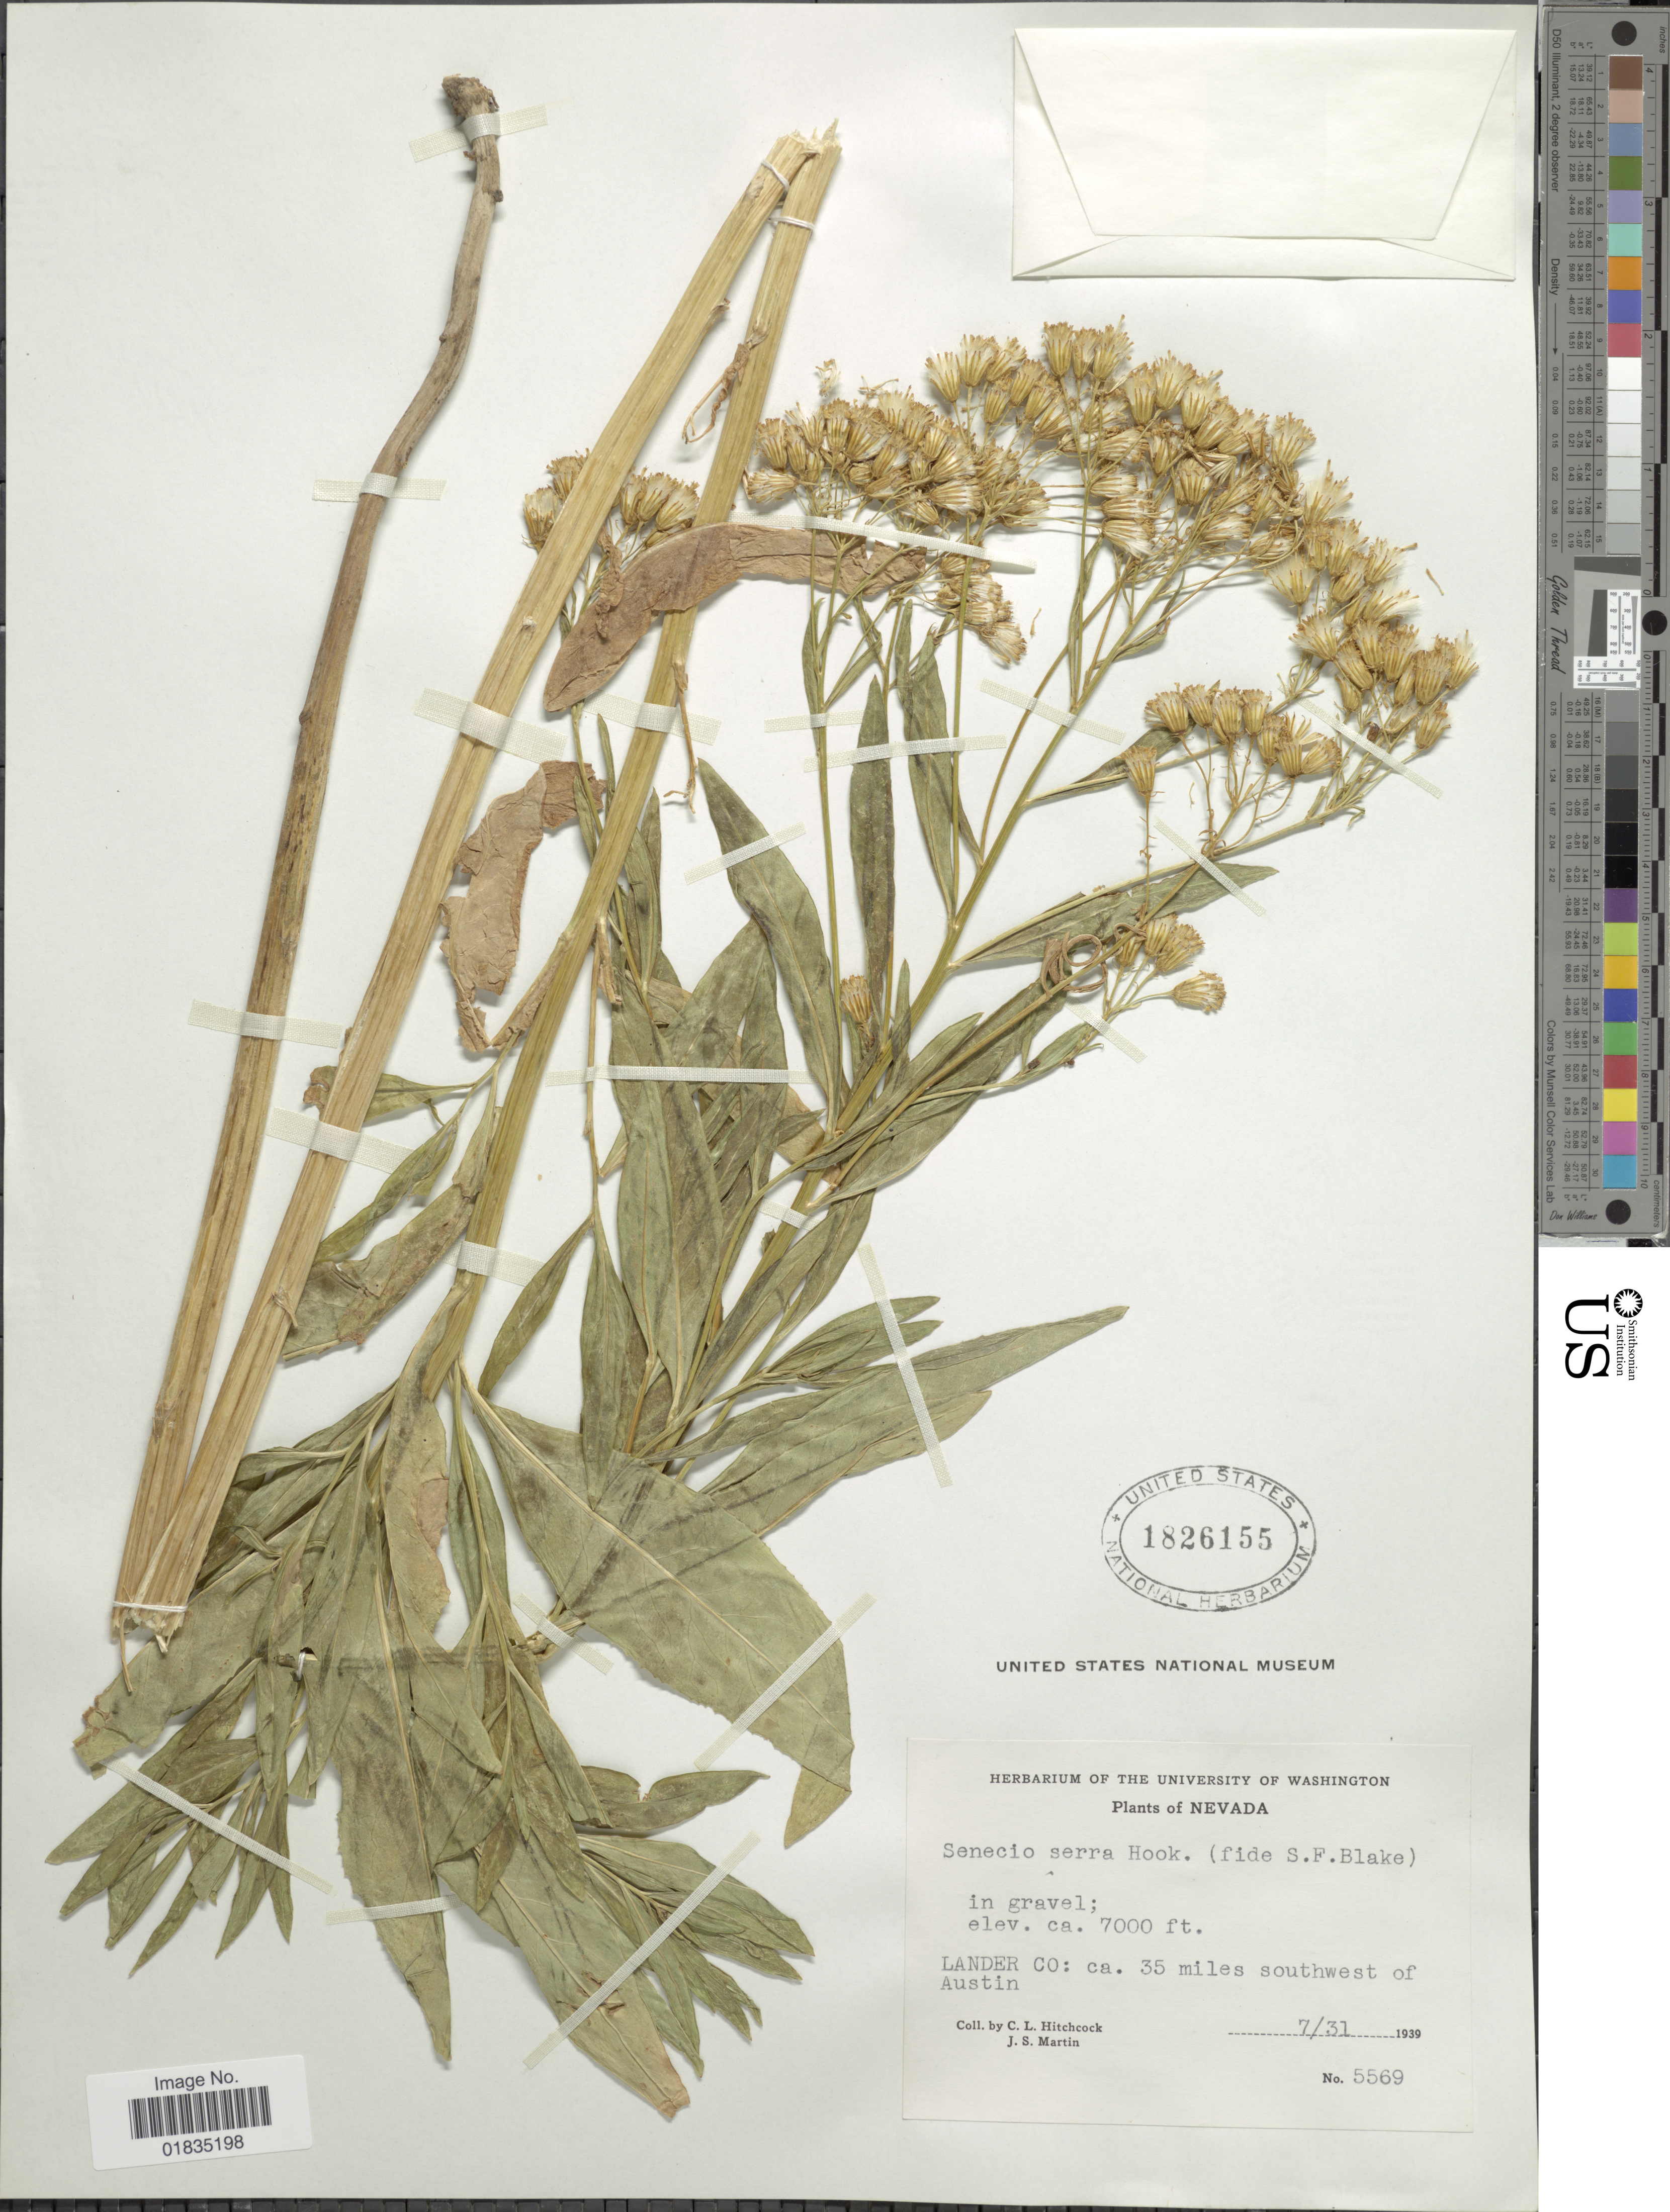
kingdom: Plantae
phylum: Tracheophyta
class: Magnoliopsida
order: Asterales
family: Asteraceae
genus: Senecio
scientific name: Senecio serra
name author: Hook.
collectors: C. L. Hitchcock & J. S. Martin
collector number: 5569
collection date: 1939-07-31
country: United States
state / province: Nevada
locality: Lander Co.: ca. 35 miles southwest of Austin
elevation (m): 2134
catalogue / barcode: US 1826155